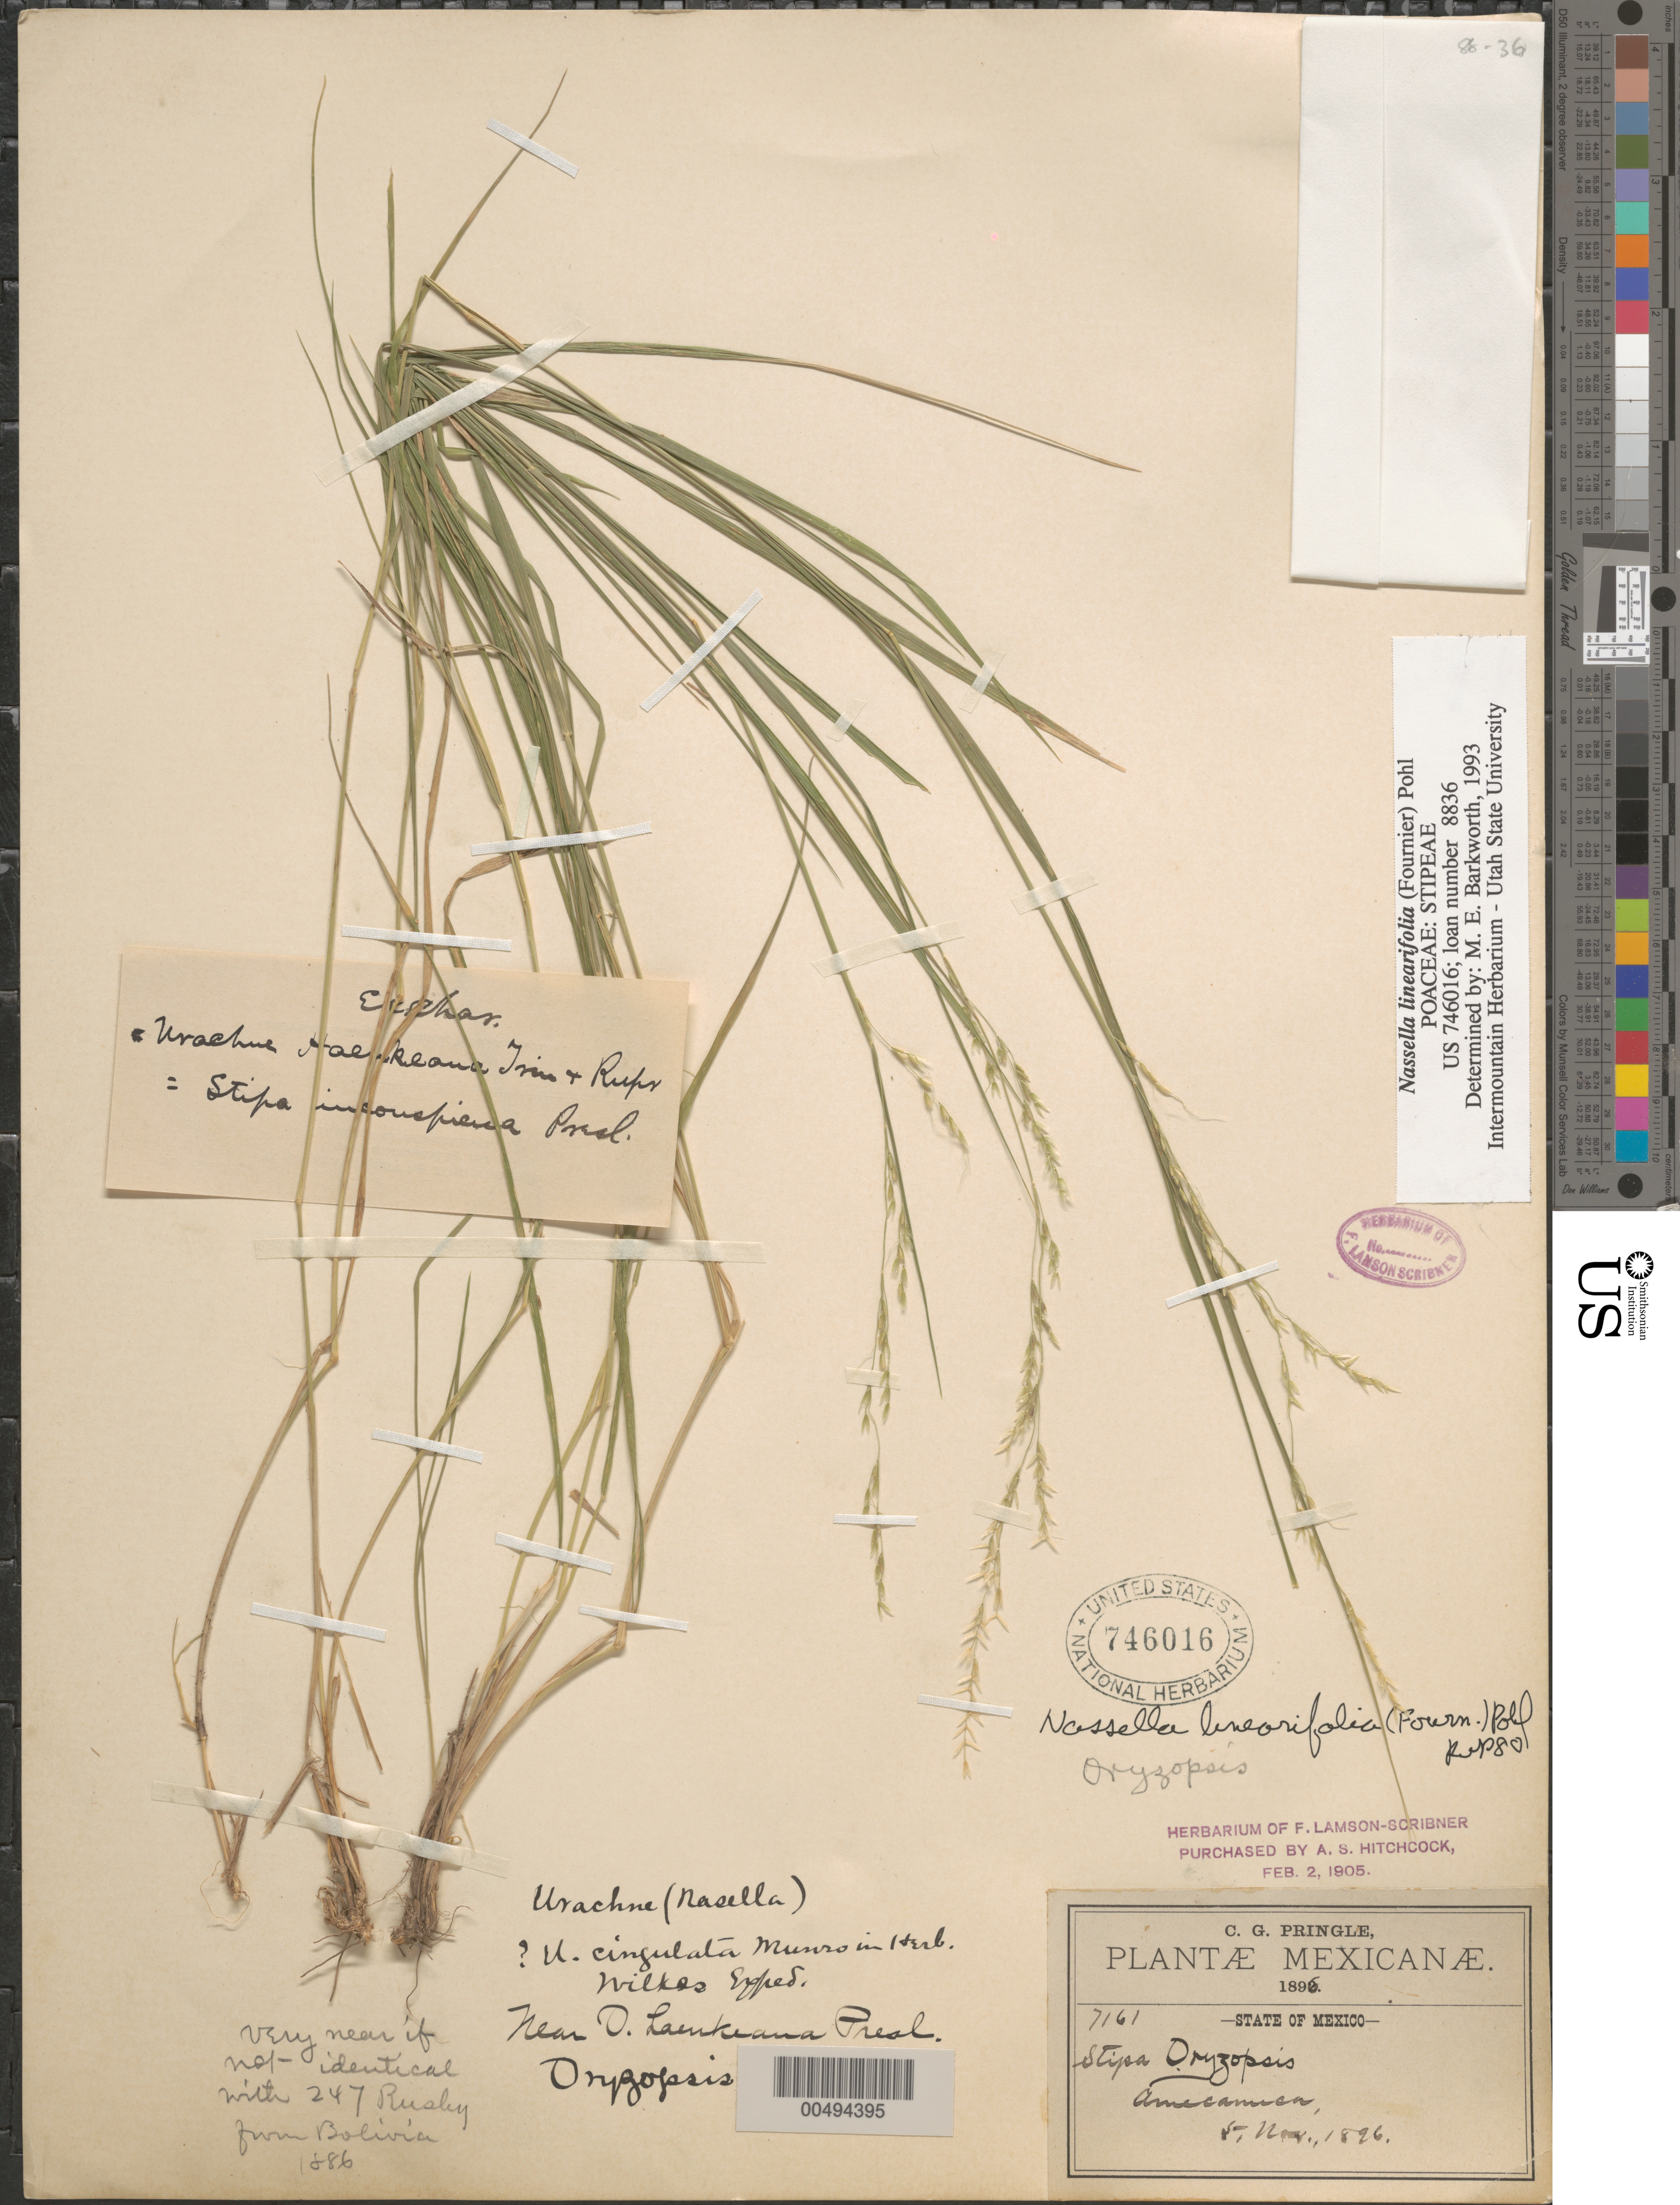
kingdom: Plantae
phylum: Tracheophyta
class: Liliopsida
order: Poales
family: Poaceae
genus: Nassella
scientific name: Nassella linearifolia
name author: (E. Fourn.) R.W. Pohl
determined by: Barkworth, M. E.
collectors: C. G. Pringle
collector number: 7161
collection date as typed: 5 Nov 1896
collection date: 1896-11-05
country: Mexico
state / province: México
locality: Amecameca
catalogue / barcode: US 746016